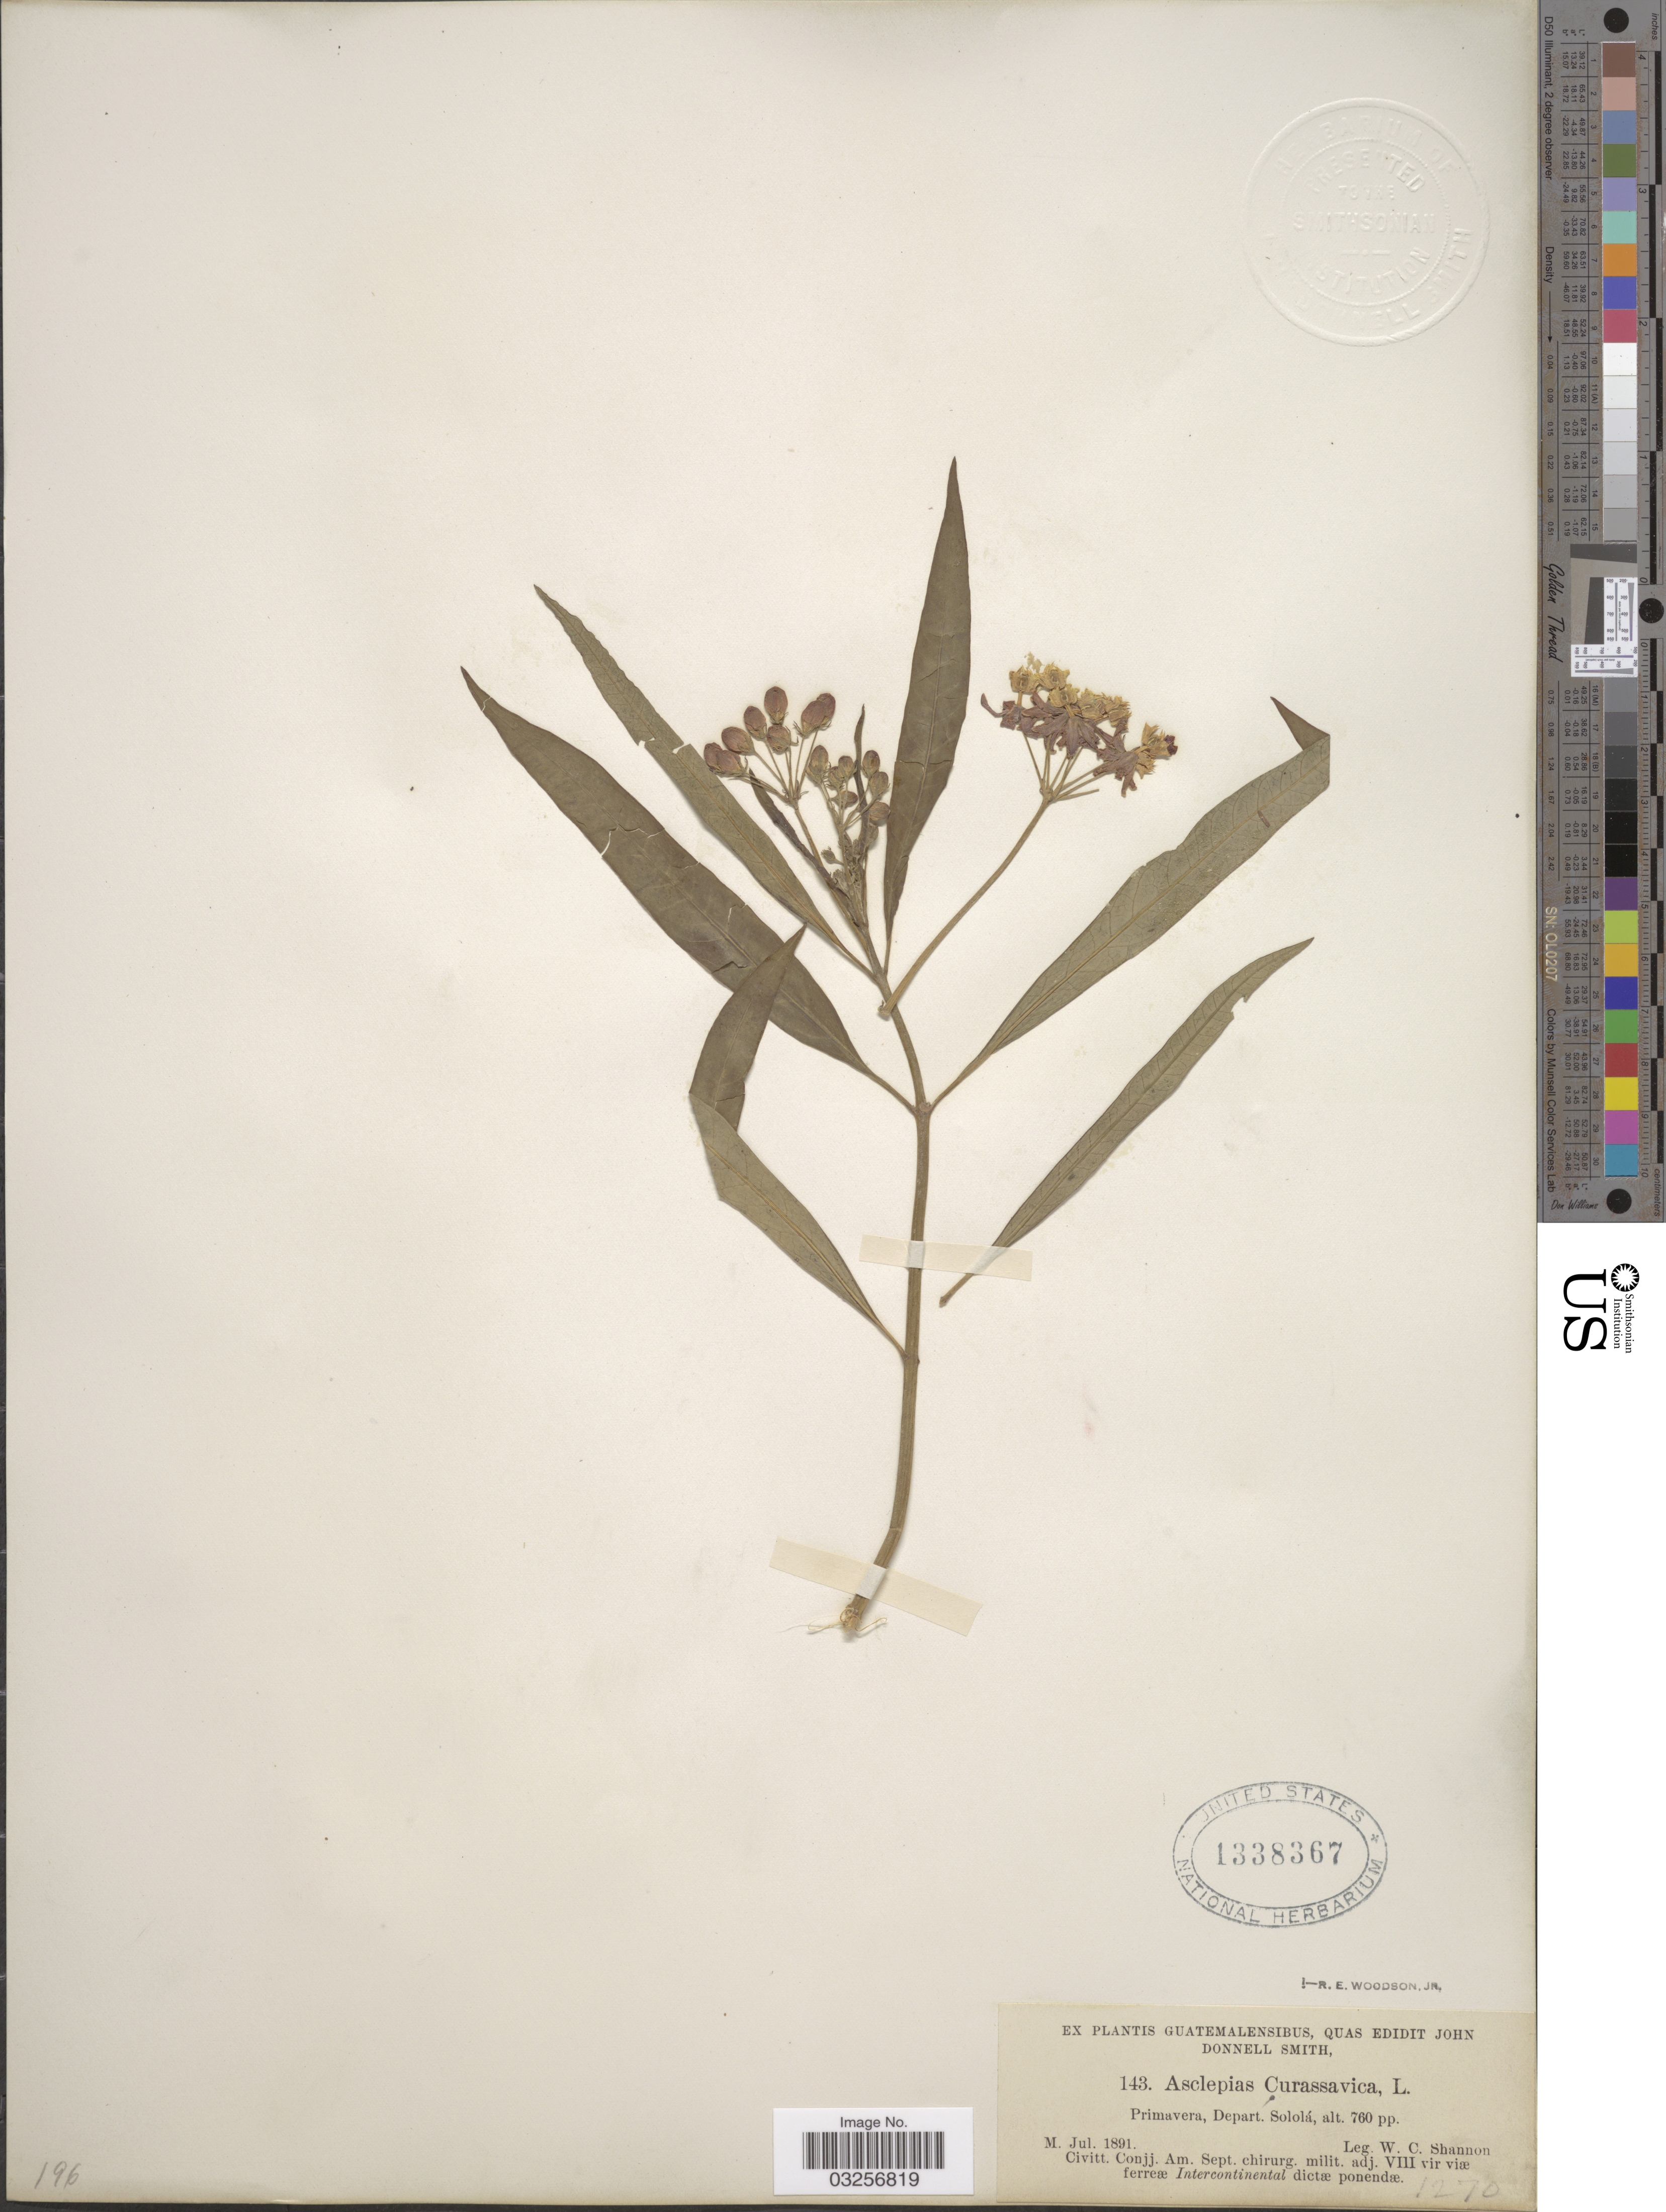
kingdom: Plantae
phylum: Tracheophyta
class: Magnoliopsida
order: Gentianales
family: Apocynaceae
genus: Asclepias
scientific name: Asclepias curassavica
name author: L.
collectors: W. C. Shannon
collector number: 143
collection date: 1891-07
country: Guatemala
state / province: Sololá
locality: Primavera, Depart. Sololá.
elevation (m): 232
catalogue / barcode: US 1338367